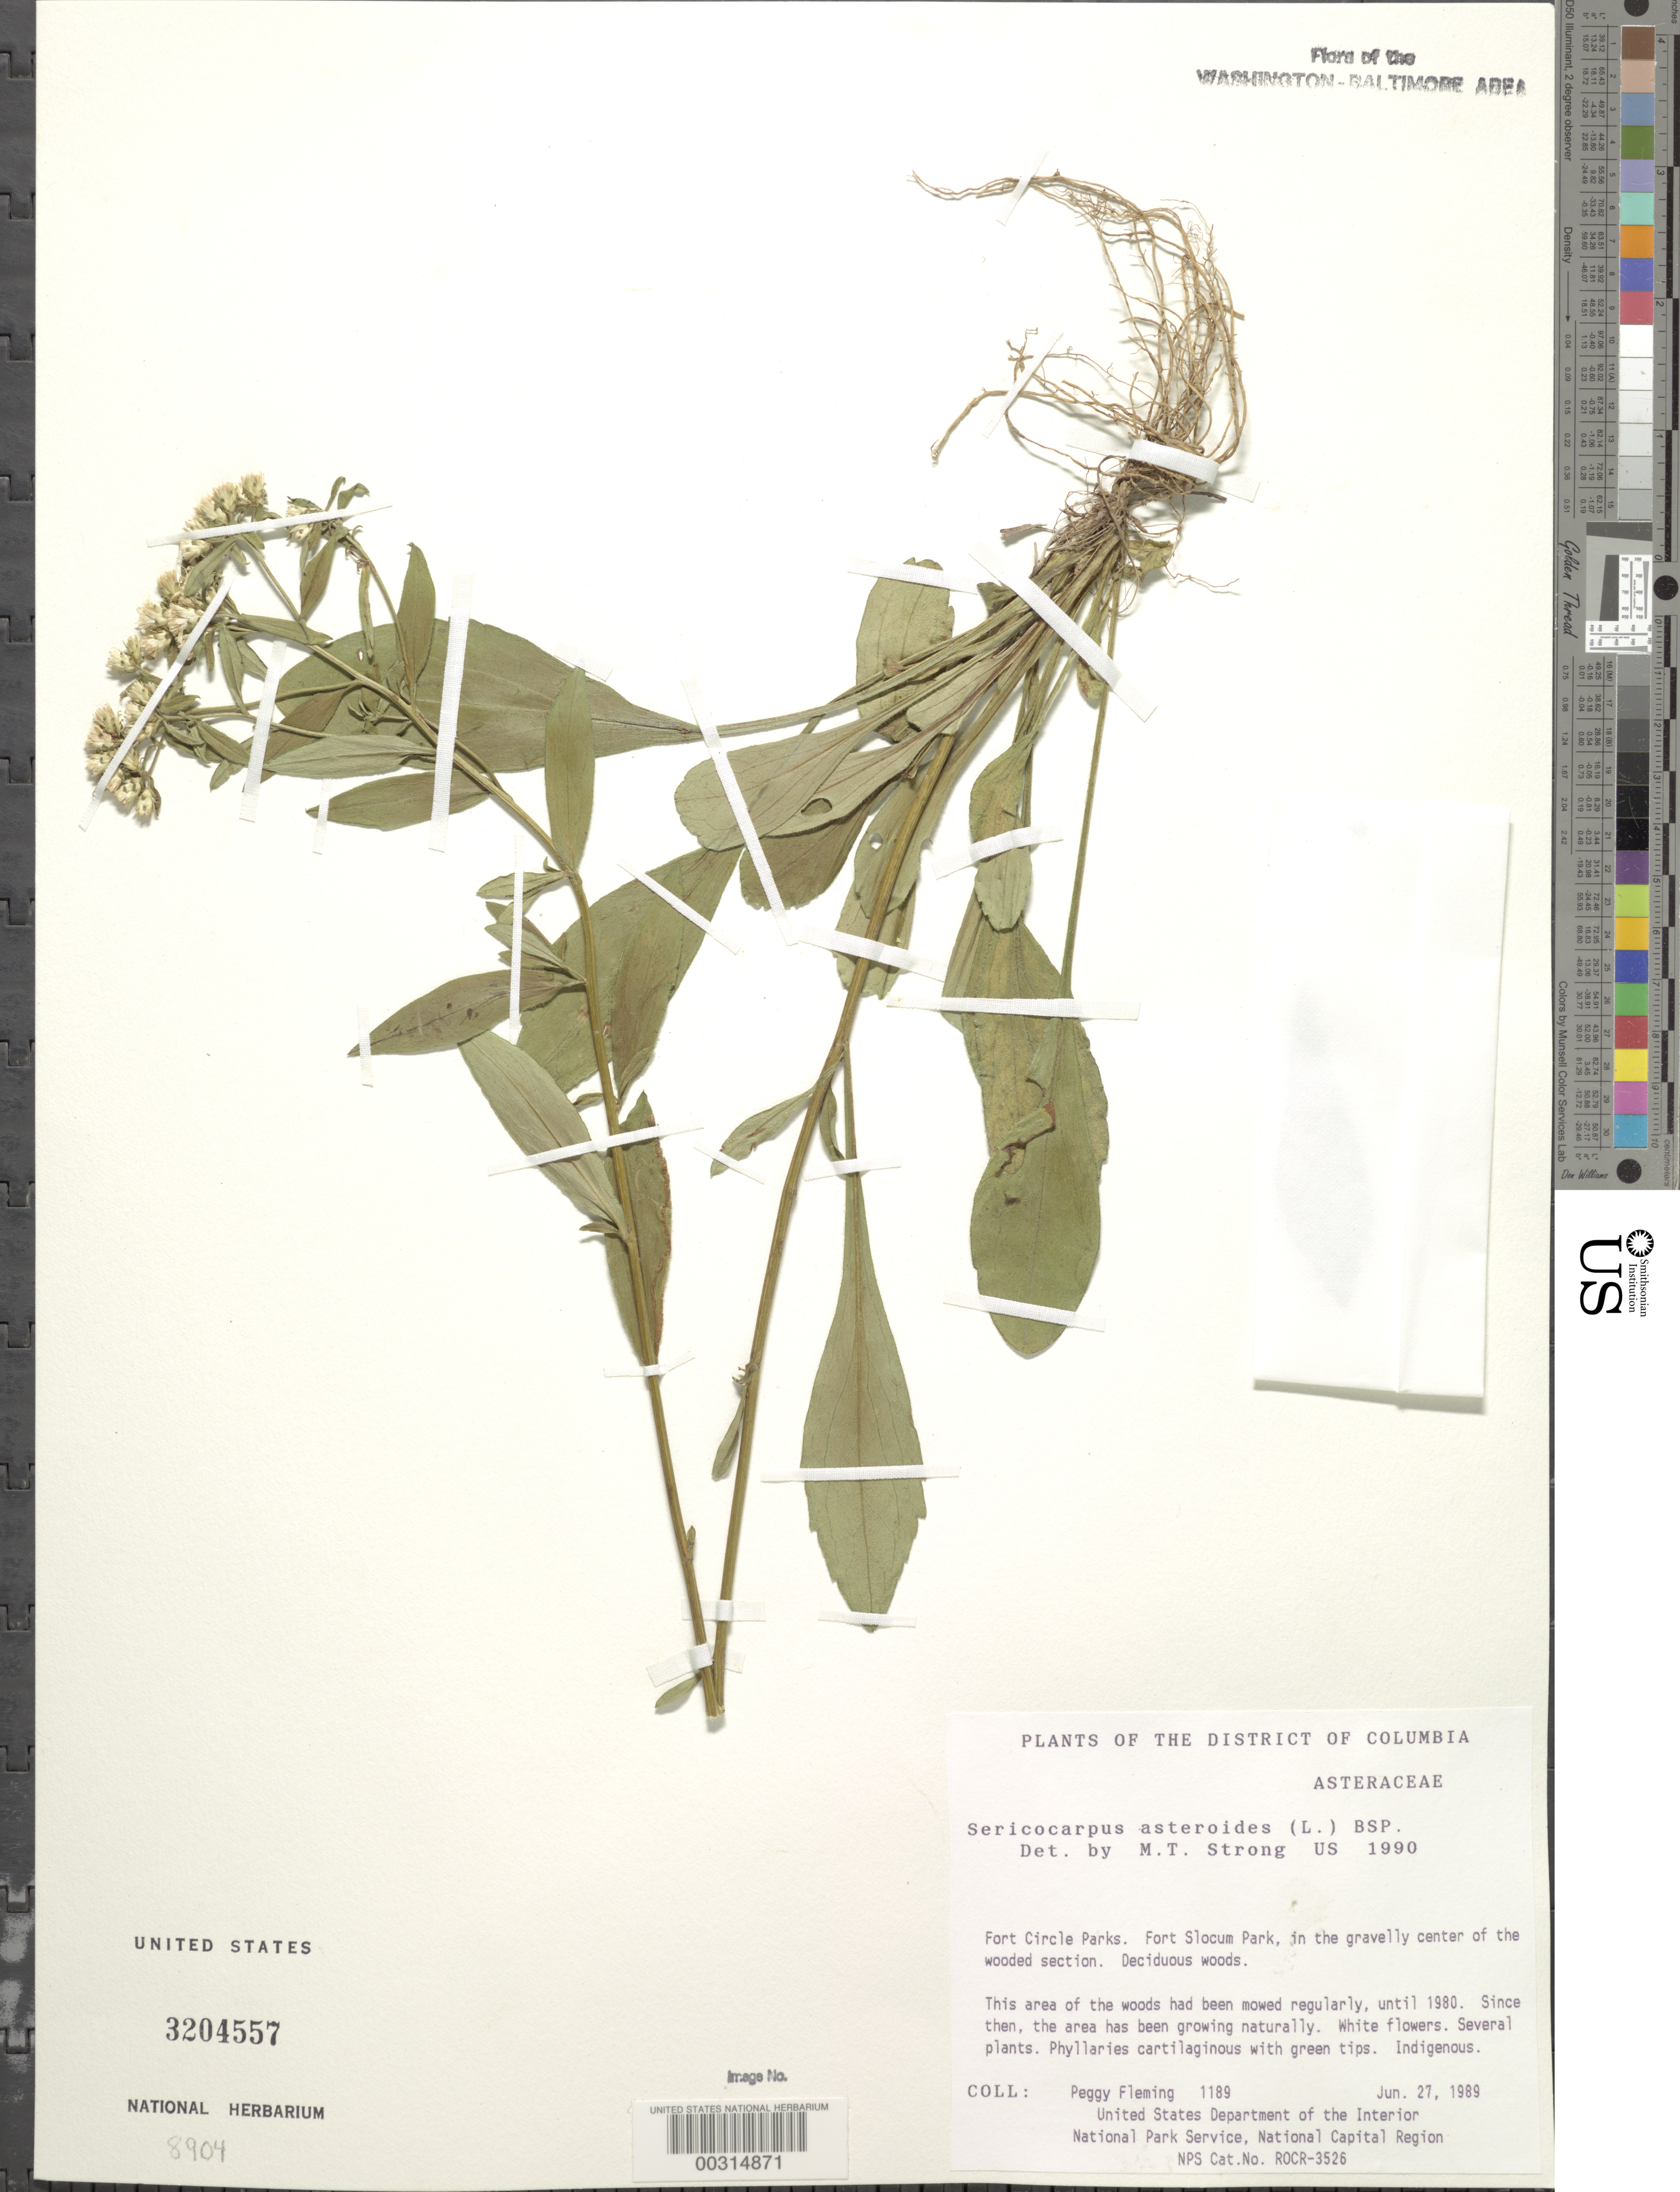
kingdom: Plantae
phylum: Tracheophyta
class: Magnoliopsida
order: Asterales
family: Asteraceae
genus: Sericocarpus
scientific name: Sericocarpus asteroides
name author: (L.) Britton, Stearns & Poggenb.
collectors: P. Fleming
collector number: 1189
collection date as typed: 27 Jun 1989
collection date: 1989-06-27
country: United States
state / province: District of Columbia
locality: Fort Circle Parks, Fort Slocum Park, in Gravelly Center of wooded section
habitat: Deciduous woods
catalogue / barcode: US 3204557